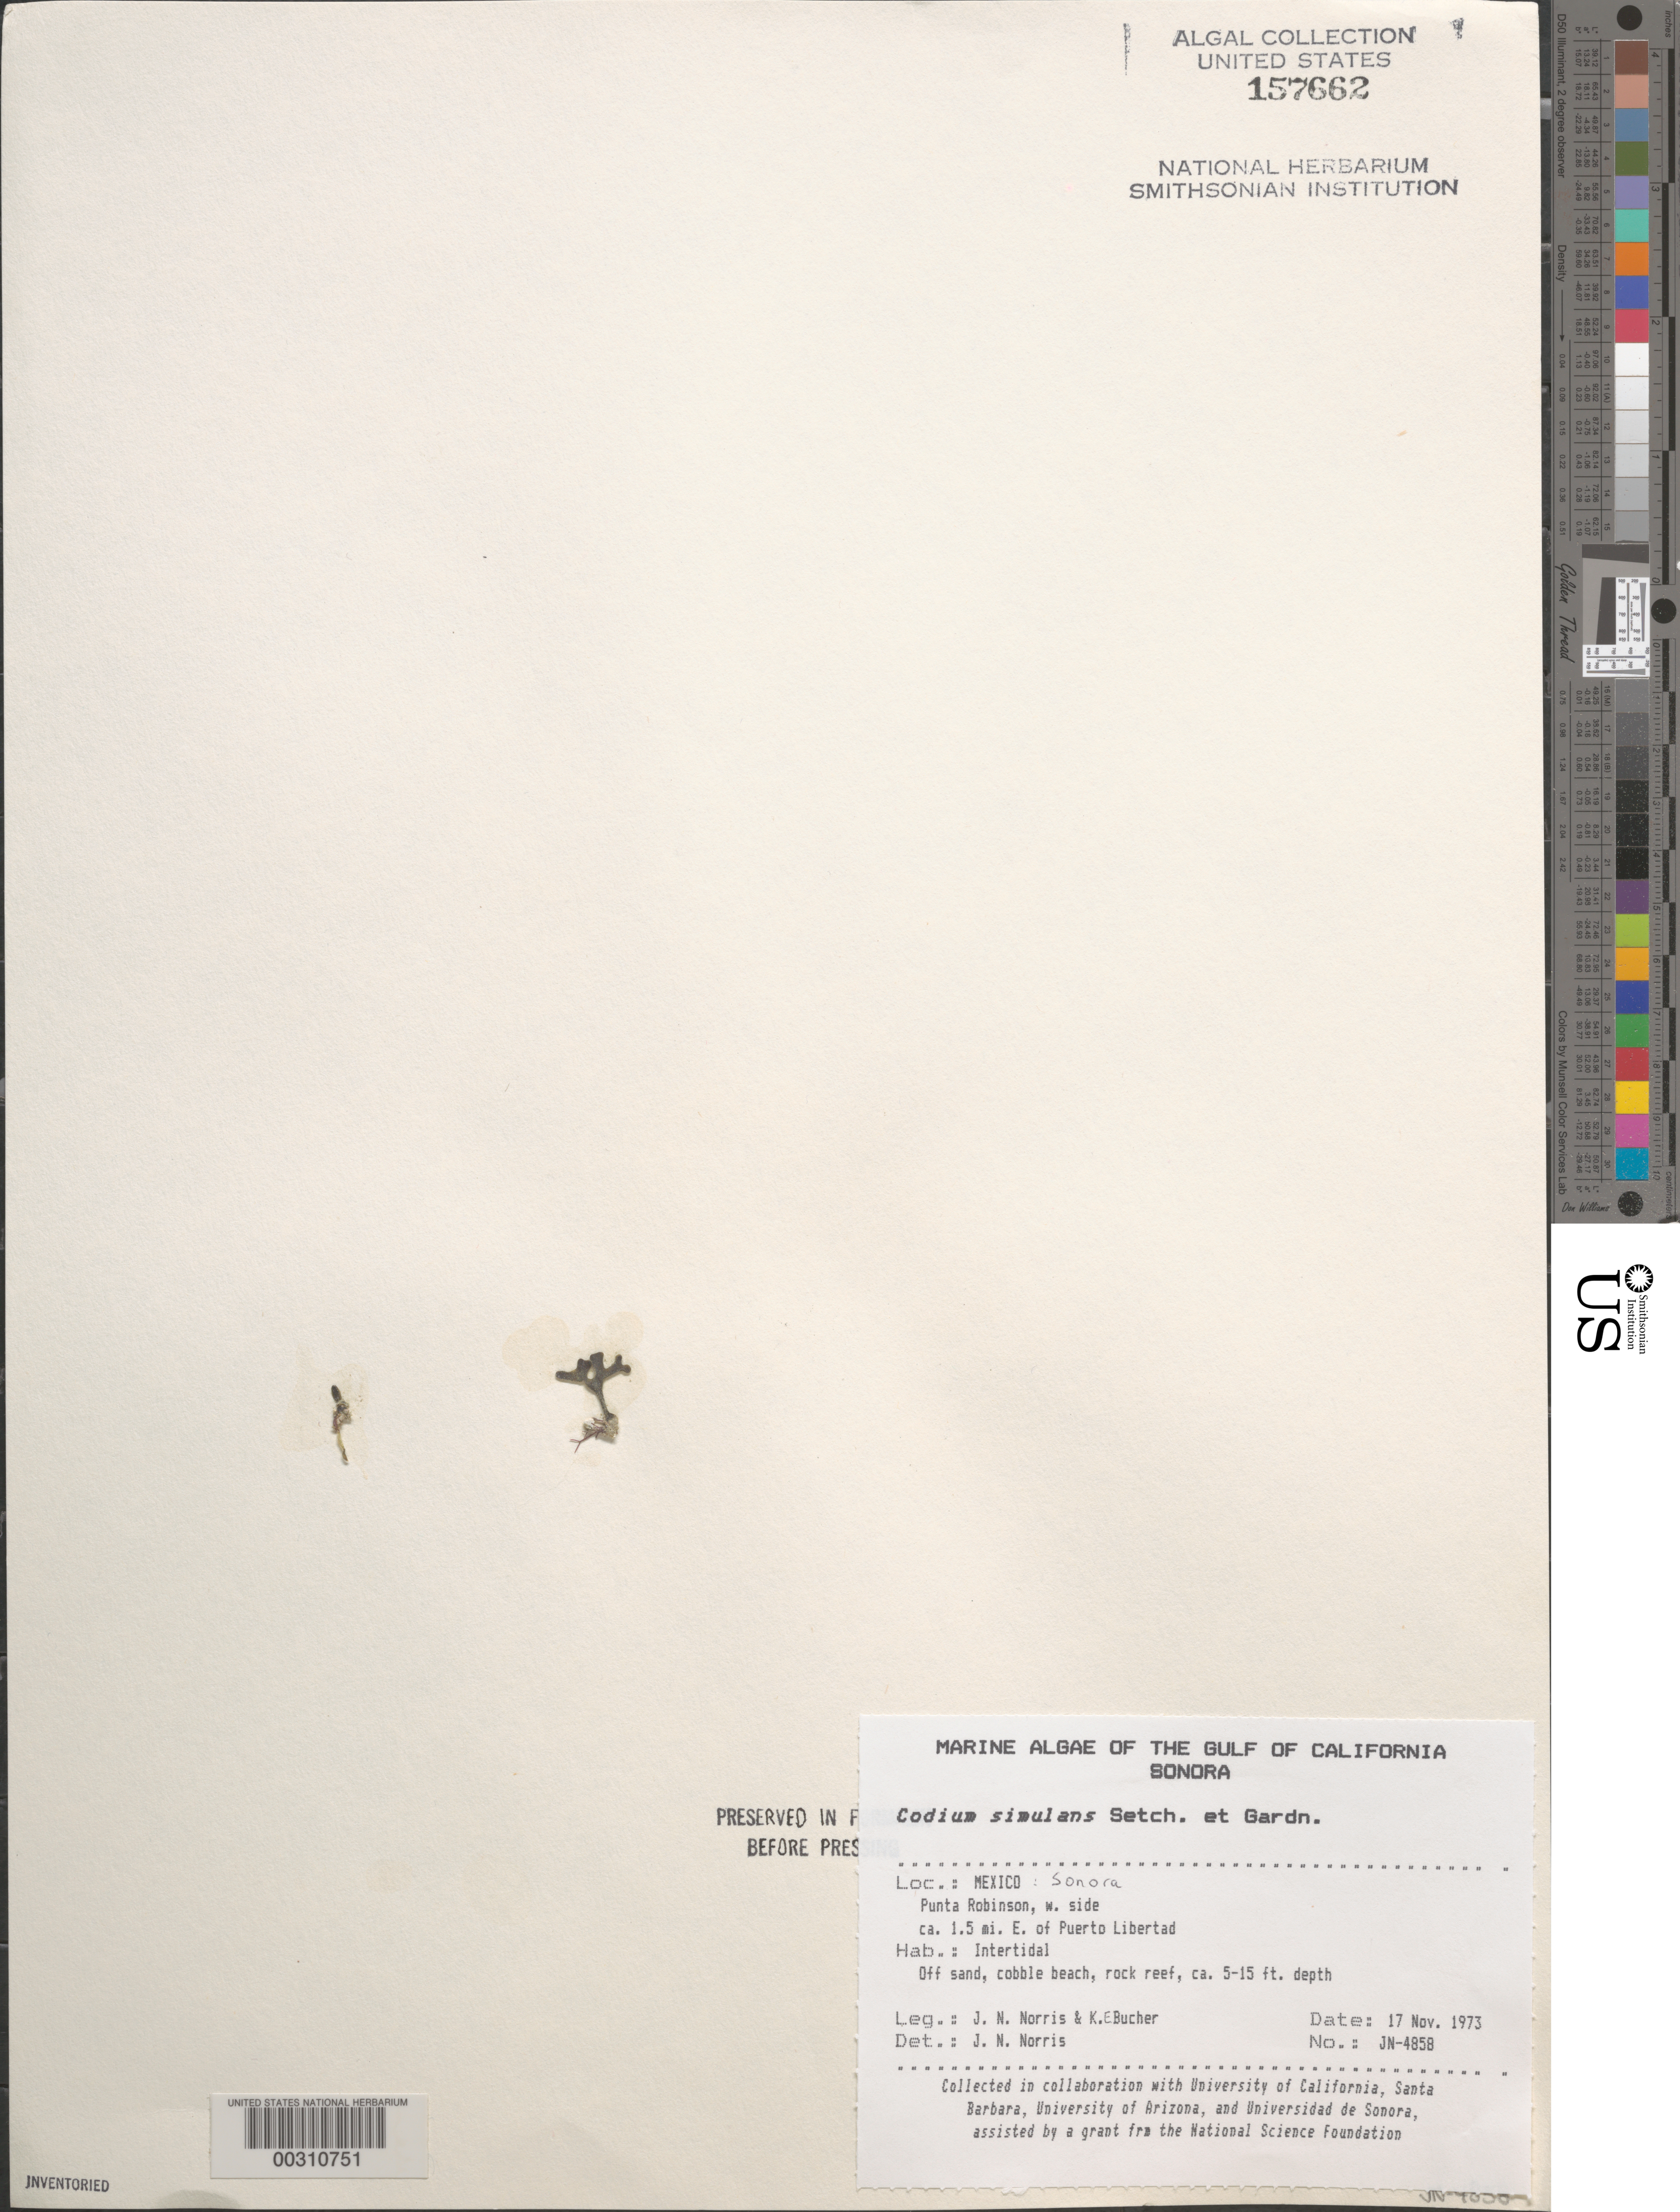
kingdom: Plantae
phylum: Chlorophyta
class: Ulvophyceae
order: Bryopsidales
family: Codiaceae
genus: Codium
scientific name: Codium simulans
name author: Setch. & N.L. Gardner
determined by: Norris, James N.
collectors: J. N. Norris & K. E. Bucher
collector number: JN-4858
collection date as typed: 17 Nov 1973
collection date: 1973-11-17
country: Mexico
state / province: Sonora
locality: Punta Robinson ca. 1.5 miles east of Puerto Libertad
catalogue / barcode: US 157662